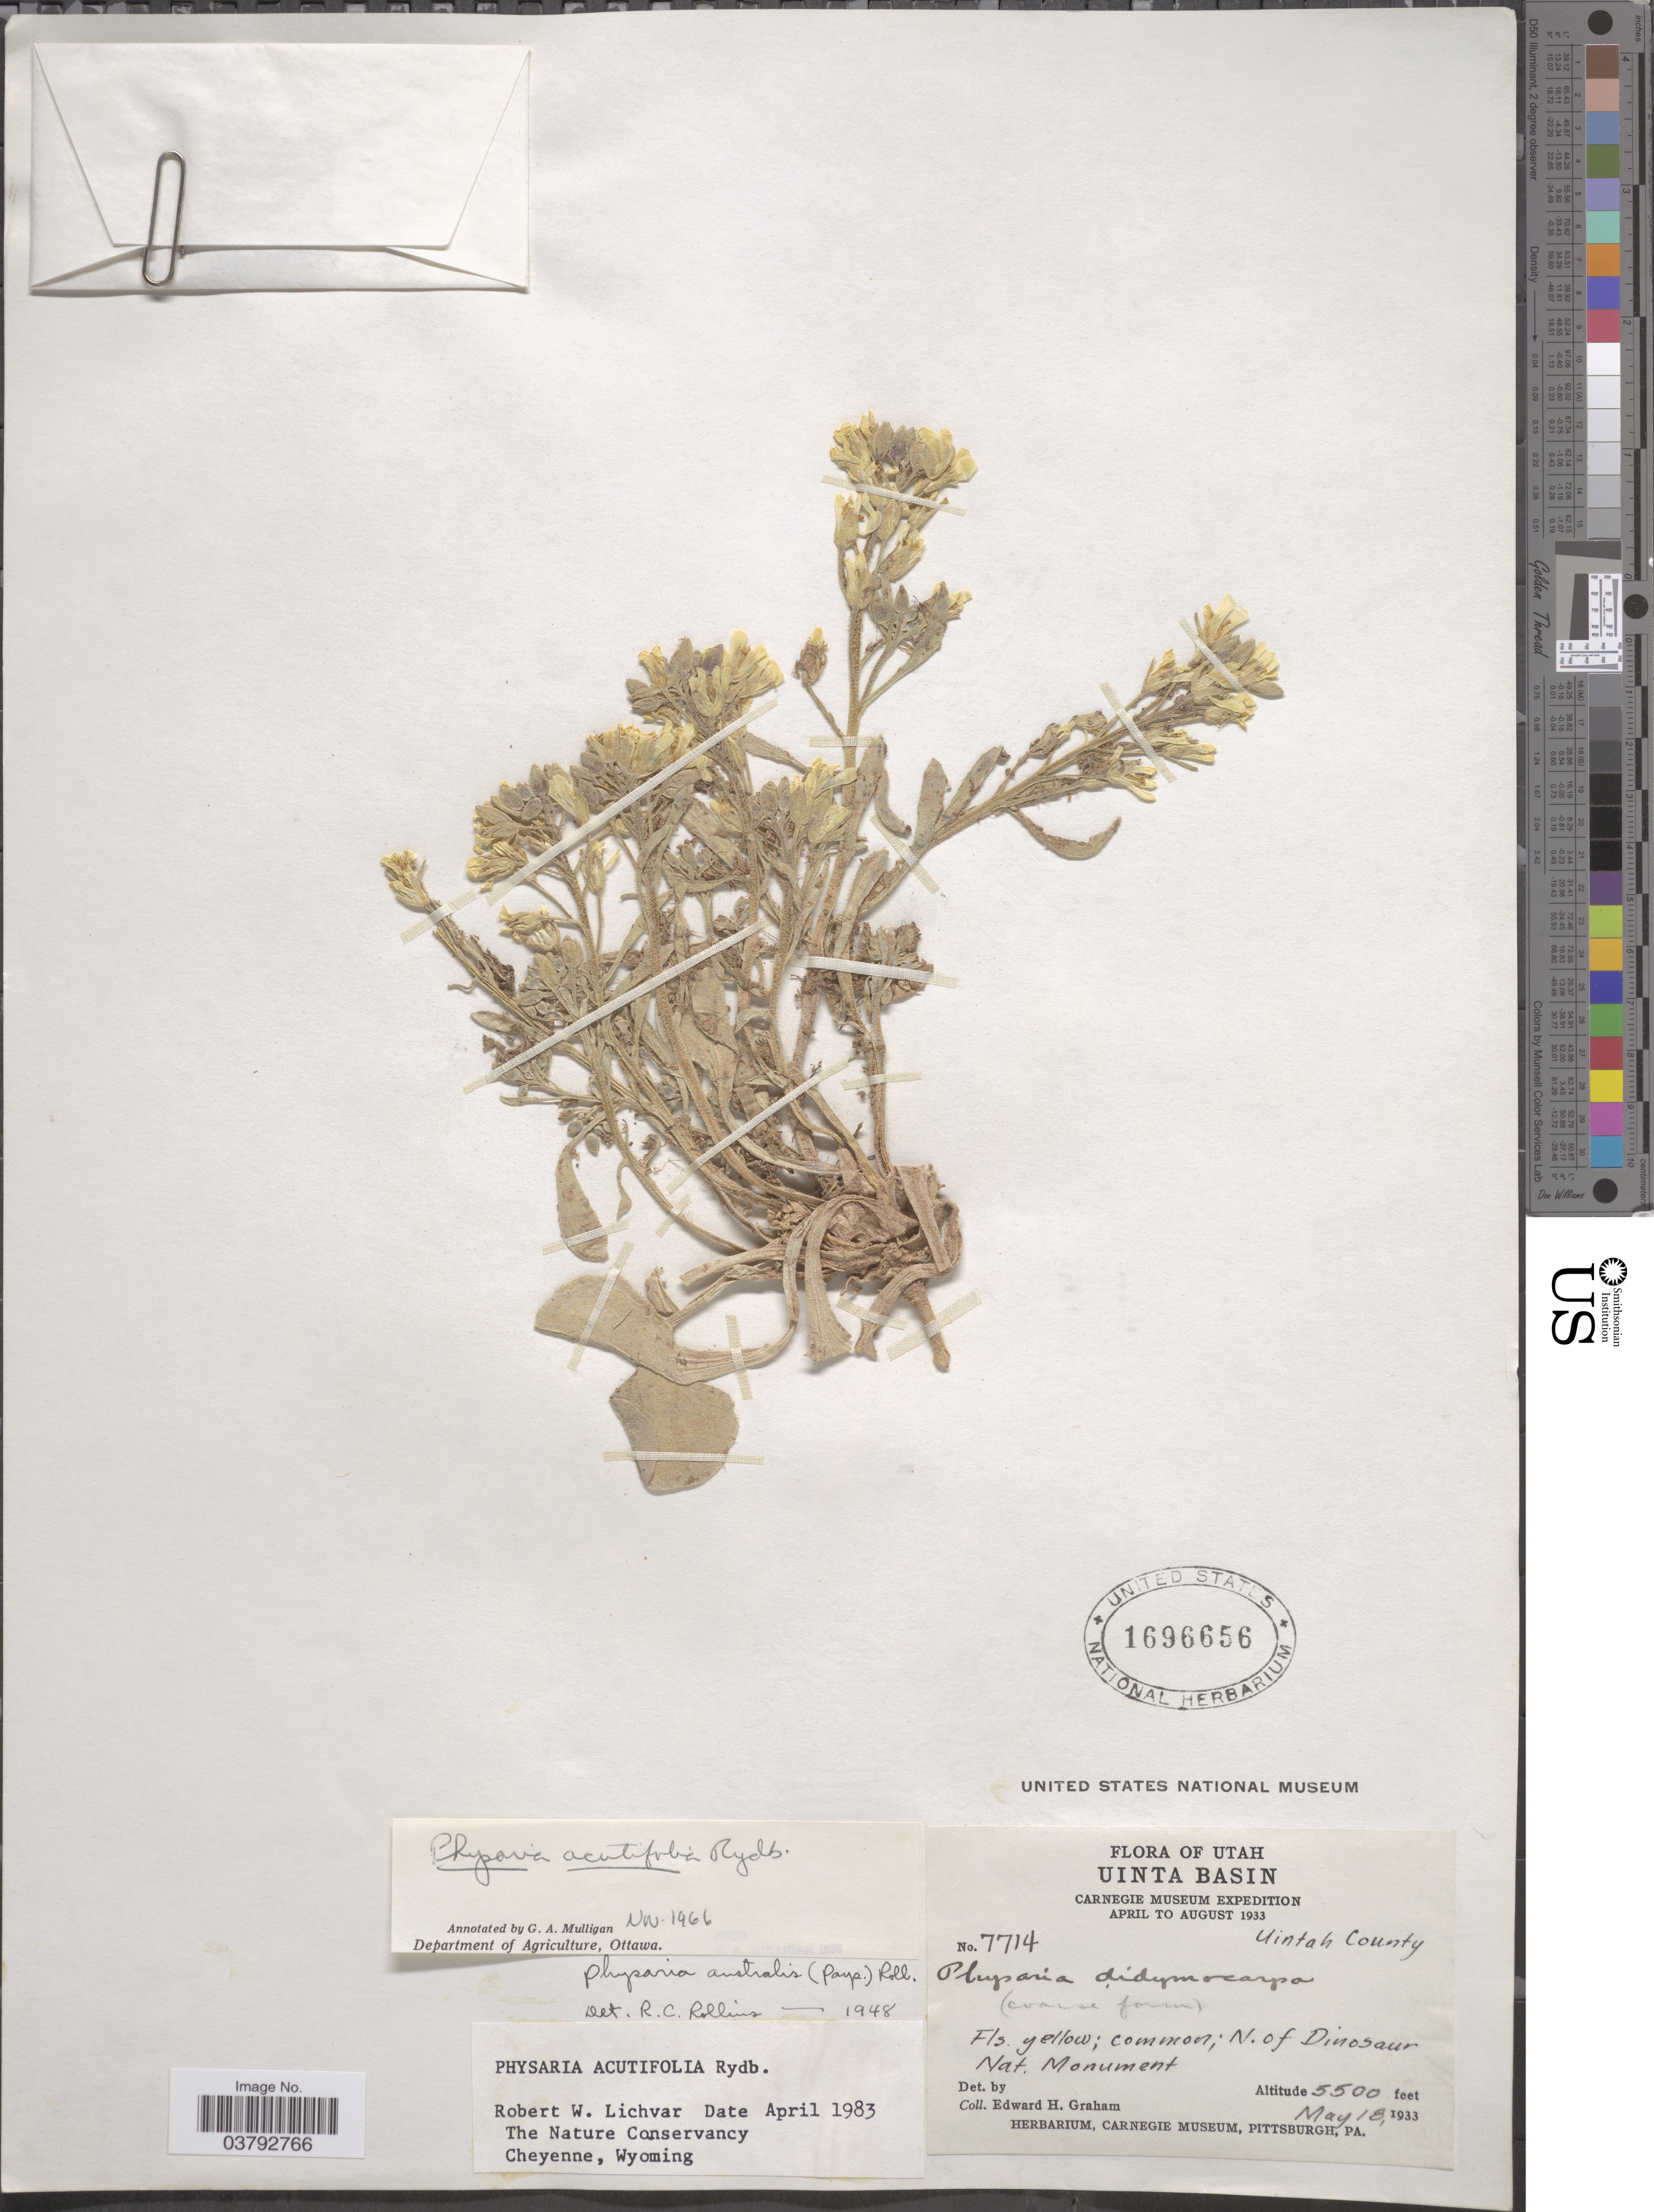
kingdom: Plantae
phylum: Tracheophyta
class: Magnoliopsida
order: Brassicales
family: Brassicaceae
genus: Physaria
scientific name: Physaria acutifolia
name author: Rydb.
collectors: E. H. Graham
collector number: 7714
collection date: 1933-05-18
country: United States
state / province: Utah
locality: Uinta Basin. Uintah County. N. of Dinosaur Nat. Monument.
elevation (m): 1676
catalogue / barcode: US 1696656